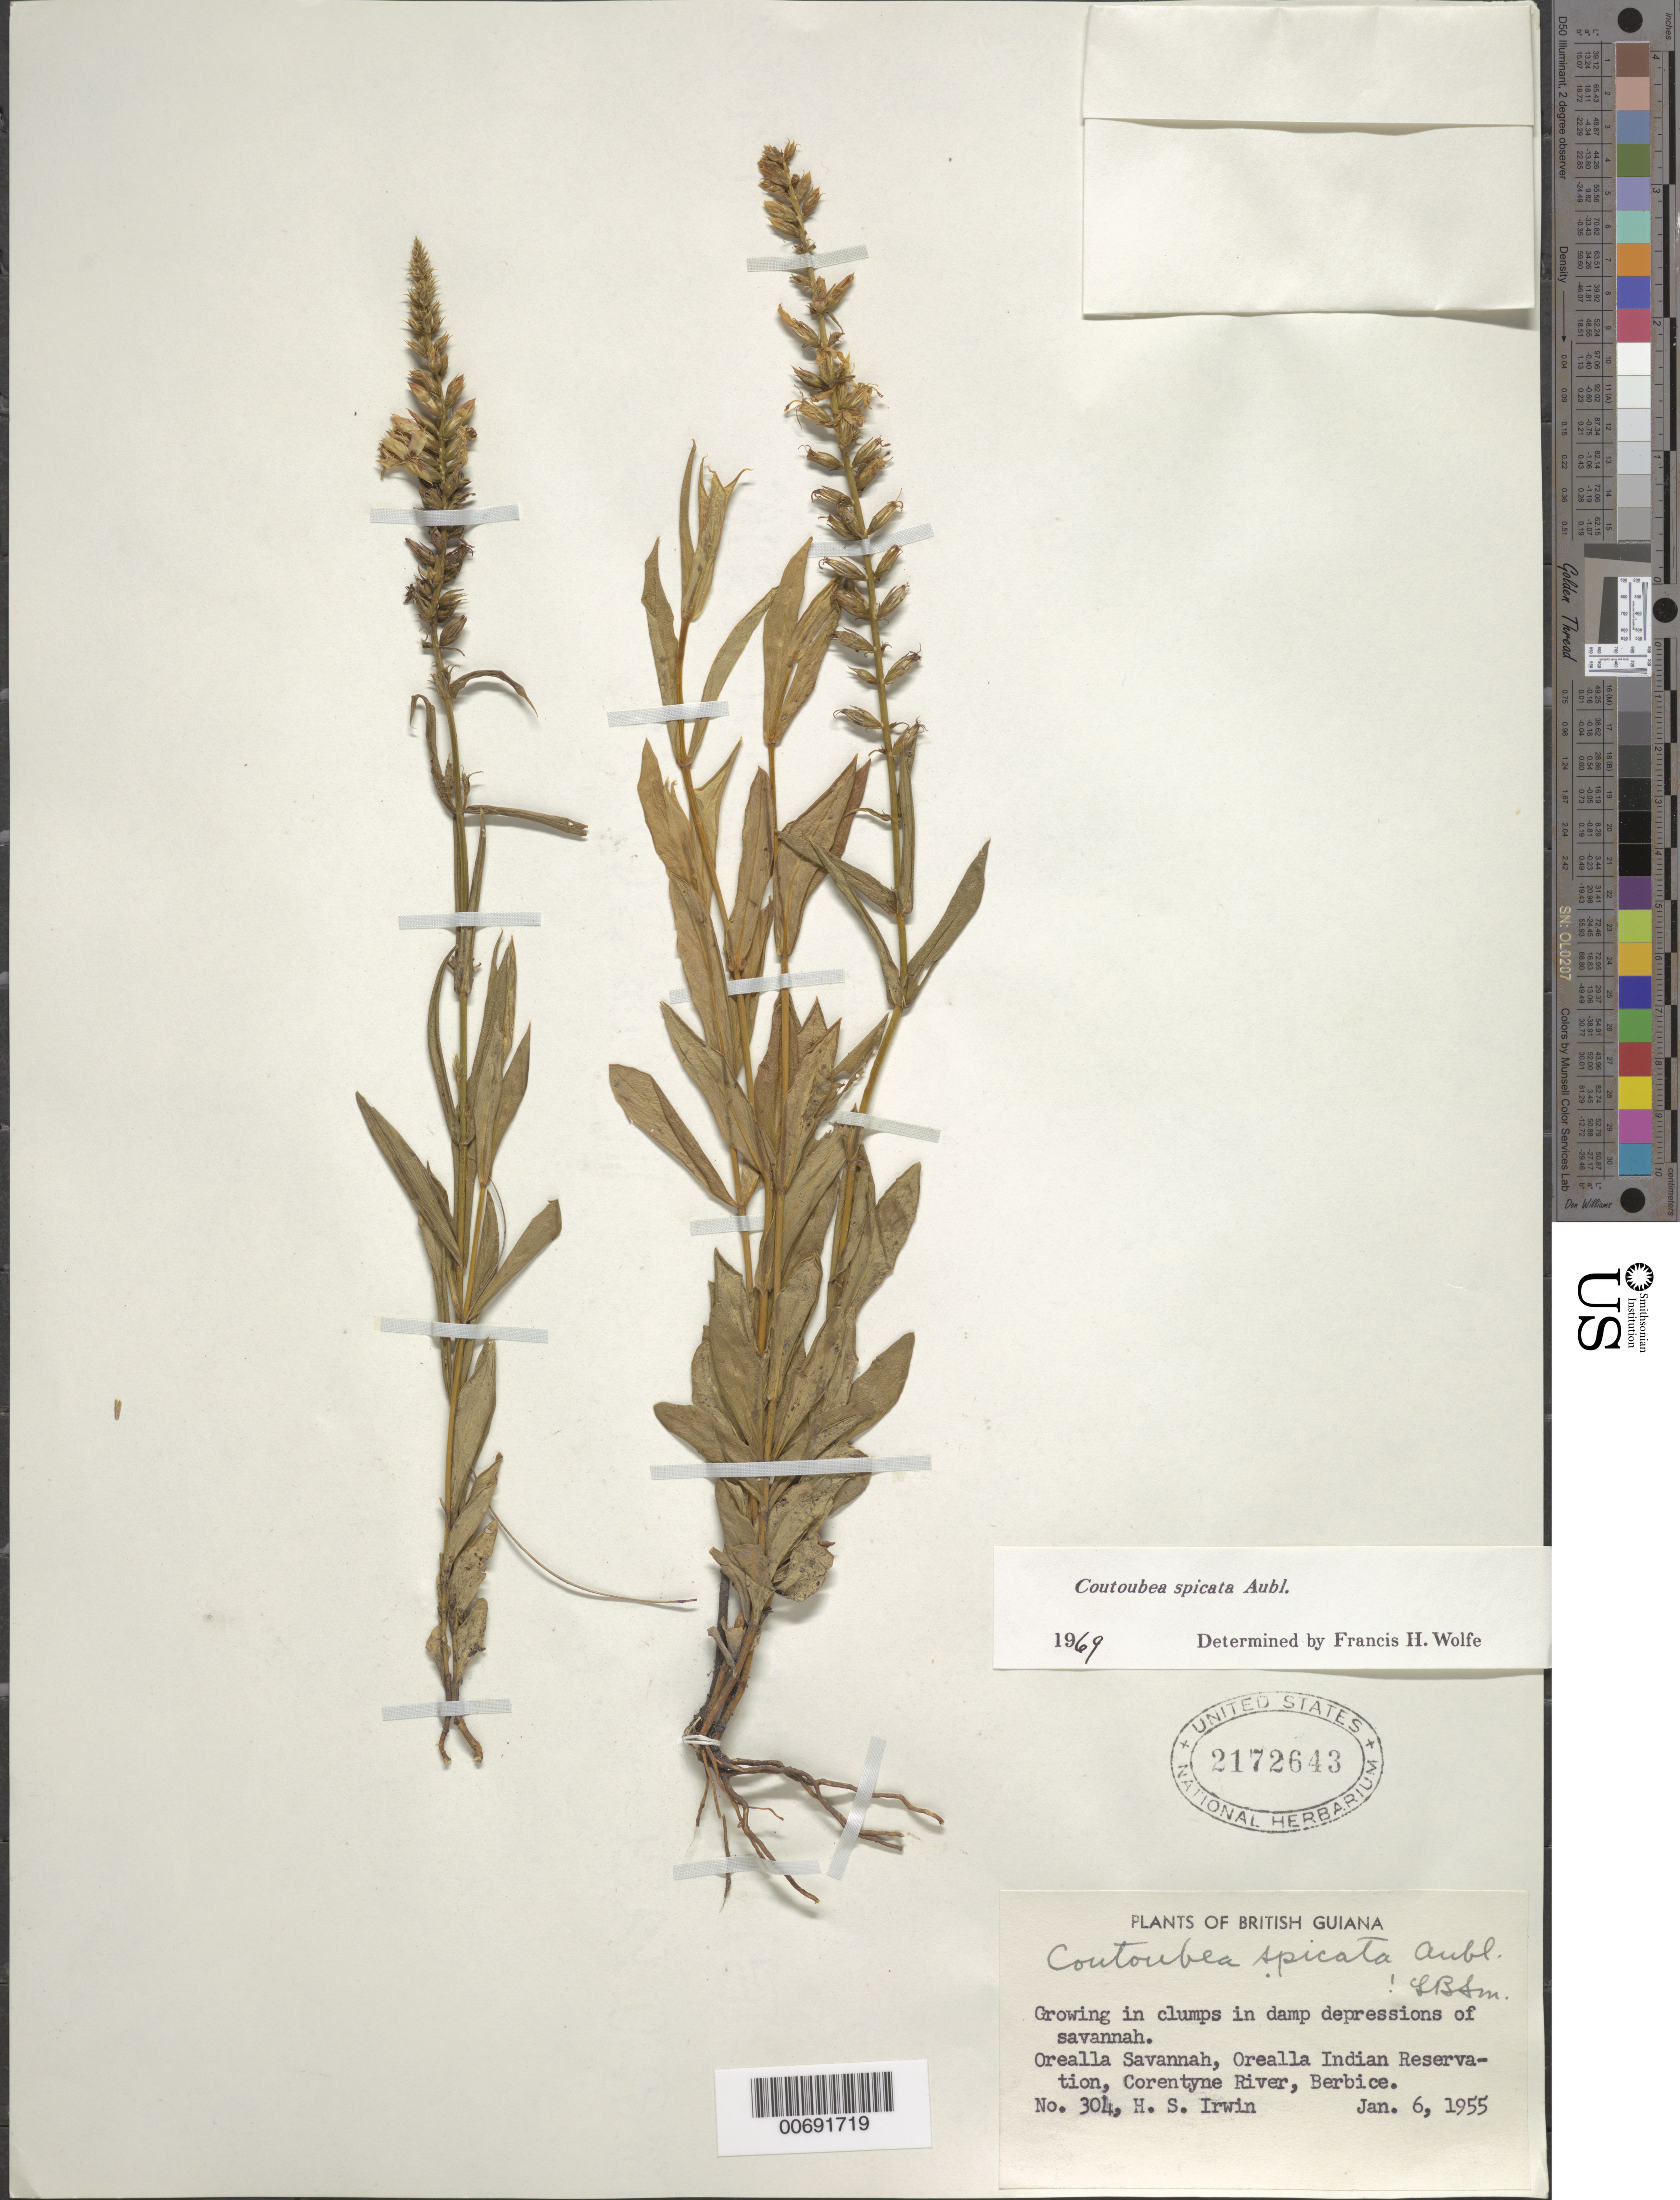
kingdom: Plantae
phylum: Tracheophyta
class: Magnoliopsida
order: Gentianales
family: Gentianaceae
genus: Coutoubea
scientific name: Coutoubea spicata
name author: Aubl.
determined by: Wolfe, F. H.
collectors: H. Irwin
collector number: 304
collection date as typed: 6-Jan-55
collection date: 1955-01-06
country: Guyana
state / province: E. Berbice-Corentyne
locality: Orealla Savanna, Orealla Indian Reservation, Corentyne River, Berbice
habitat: Damp depressions of savanna;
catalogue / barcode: US 2172643